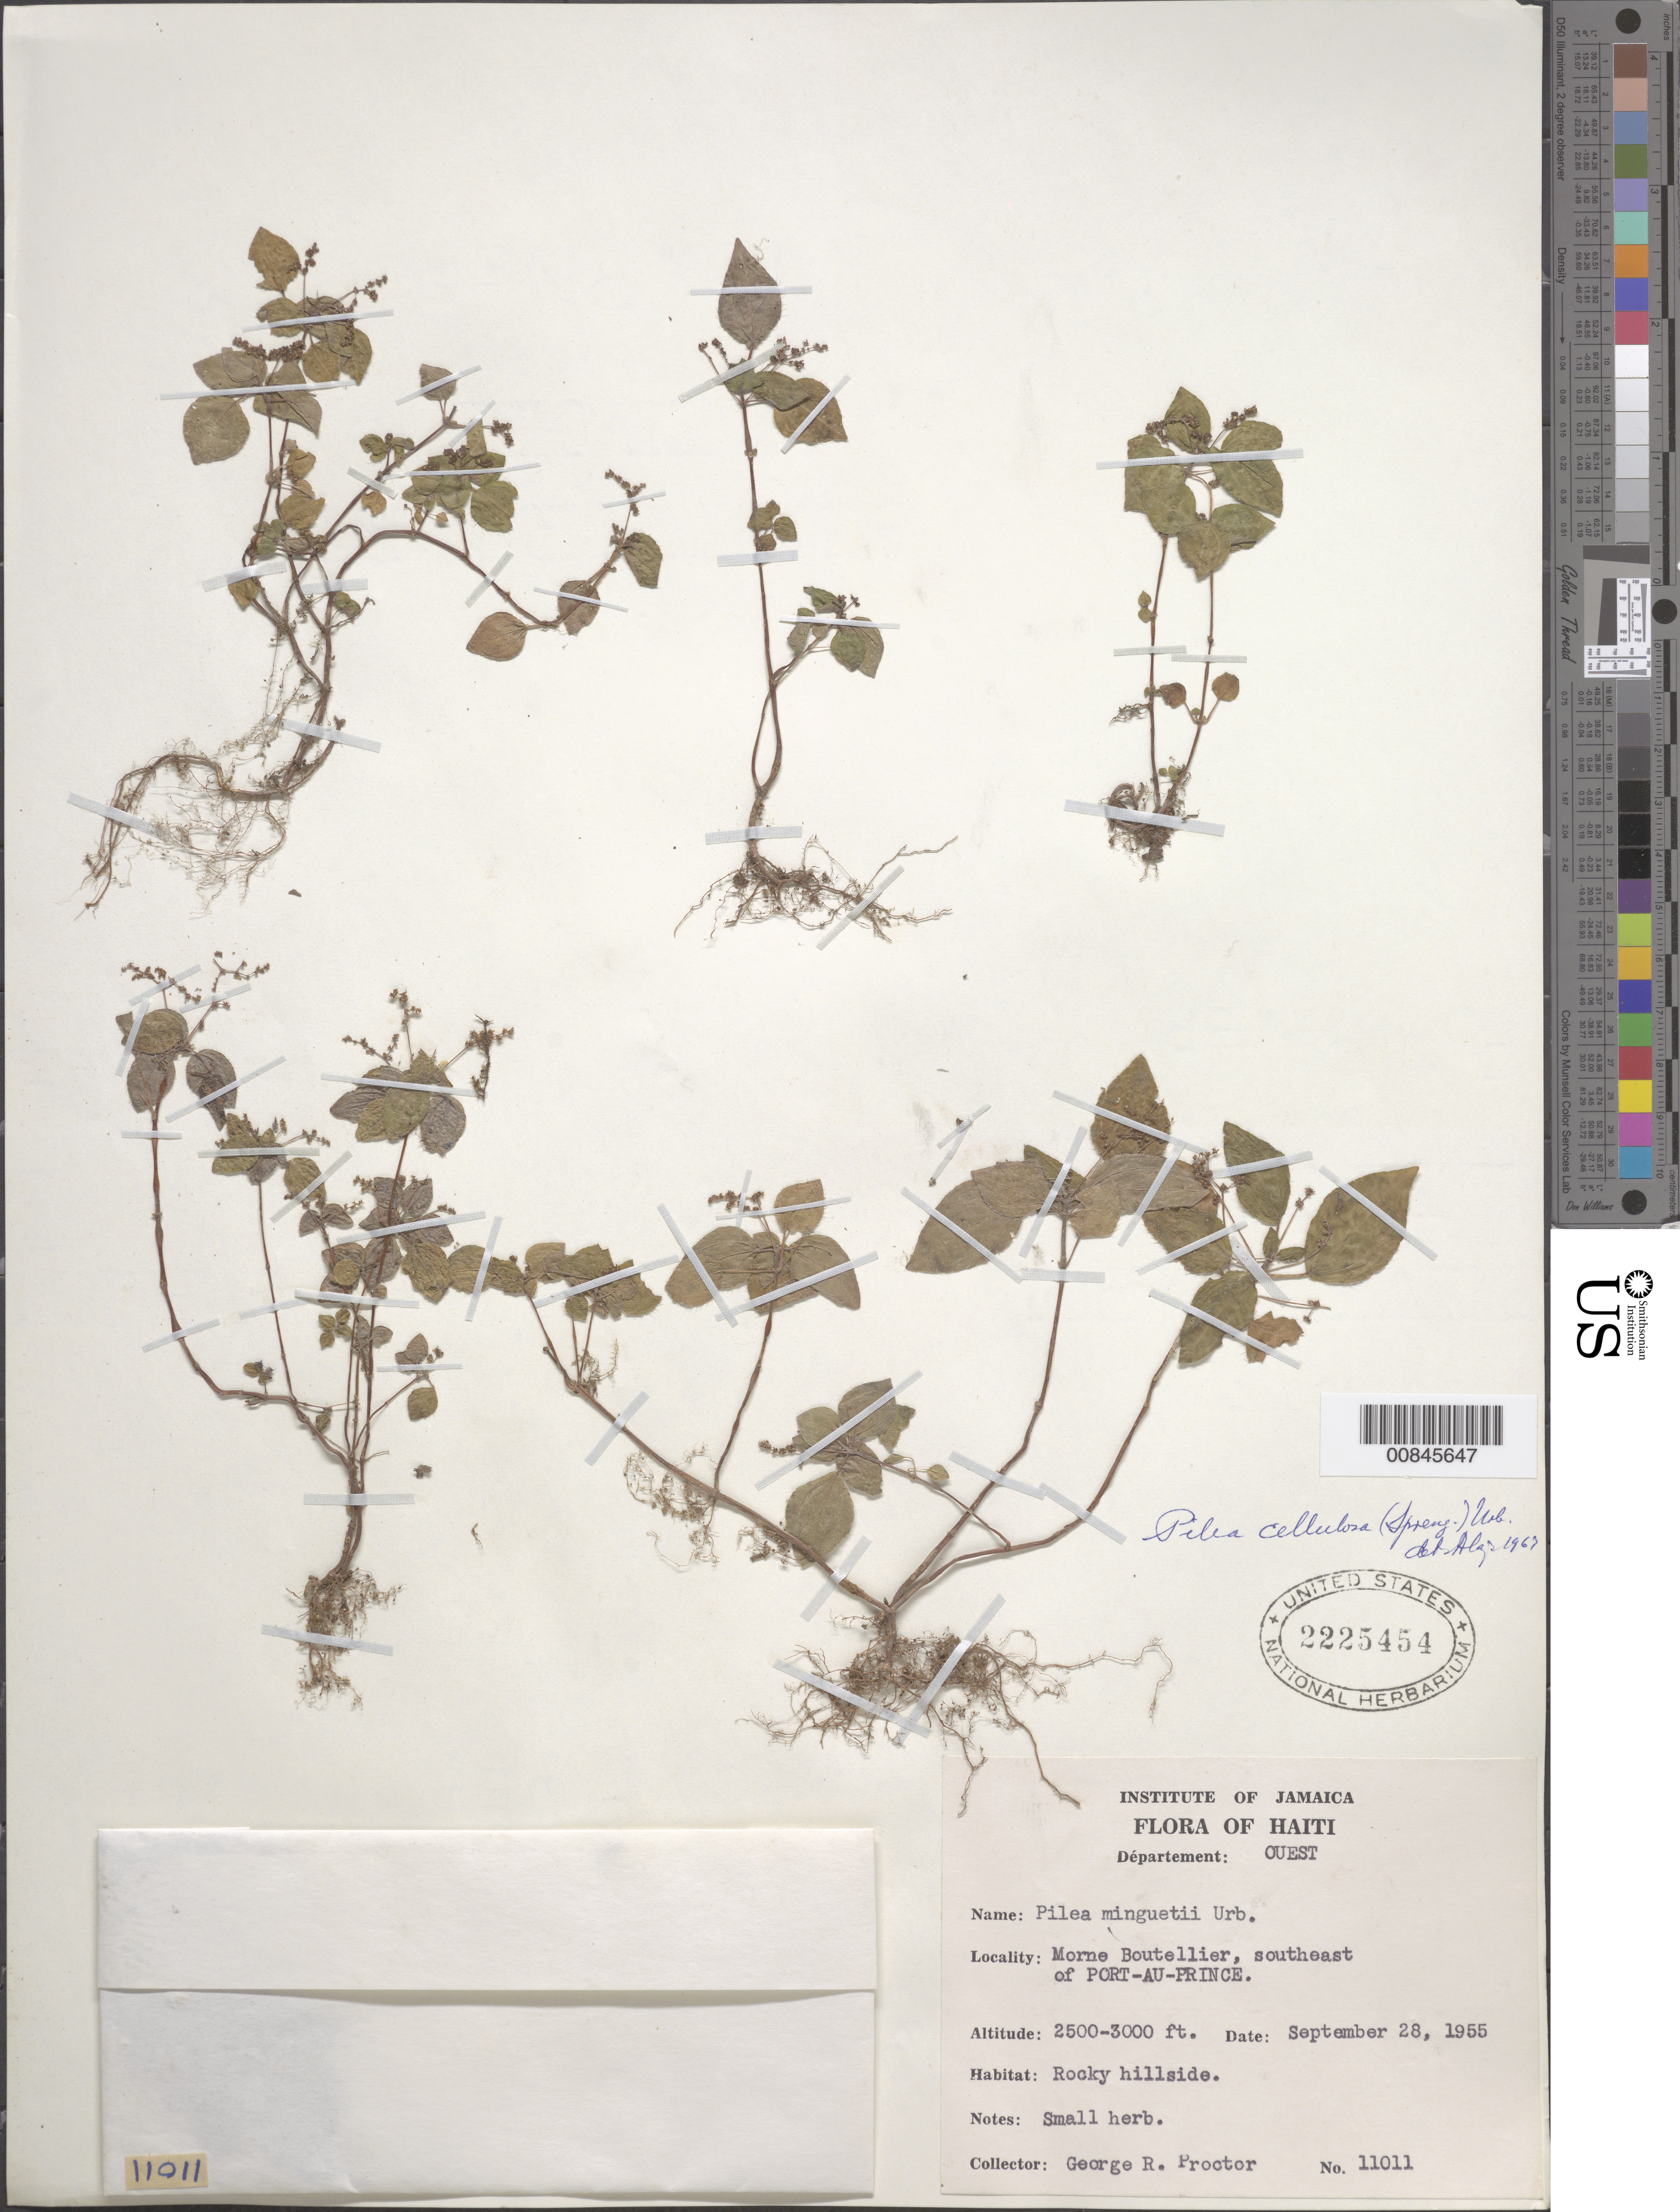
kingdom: Plantae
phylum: Tracheophyta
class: Magnoliopsida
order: Rosales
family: Urticaceae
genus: Pilea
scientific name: Pilea cellulosa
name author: Urb.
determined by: Liogier, Alain H.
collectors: G. R. Proctor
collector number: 11011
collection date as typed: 28 Sep 1955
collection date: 1955-09-28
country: Haiti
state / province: Ouest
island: Hispaniola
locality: Morne Boutellier, southeast of Port-au-Prince.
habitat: Rocky hillside.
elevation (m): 762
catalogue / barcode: US 2225454